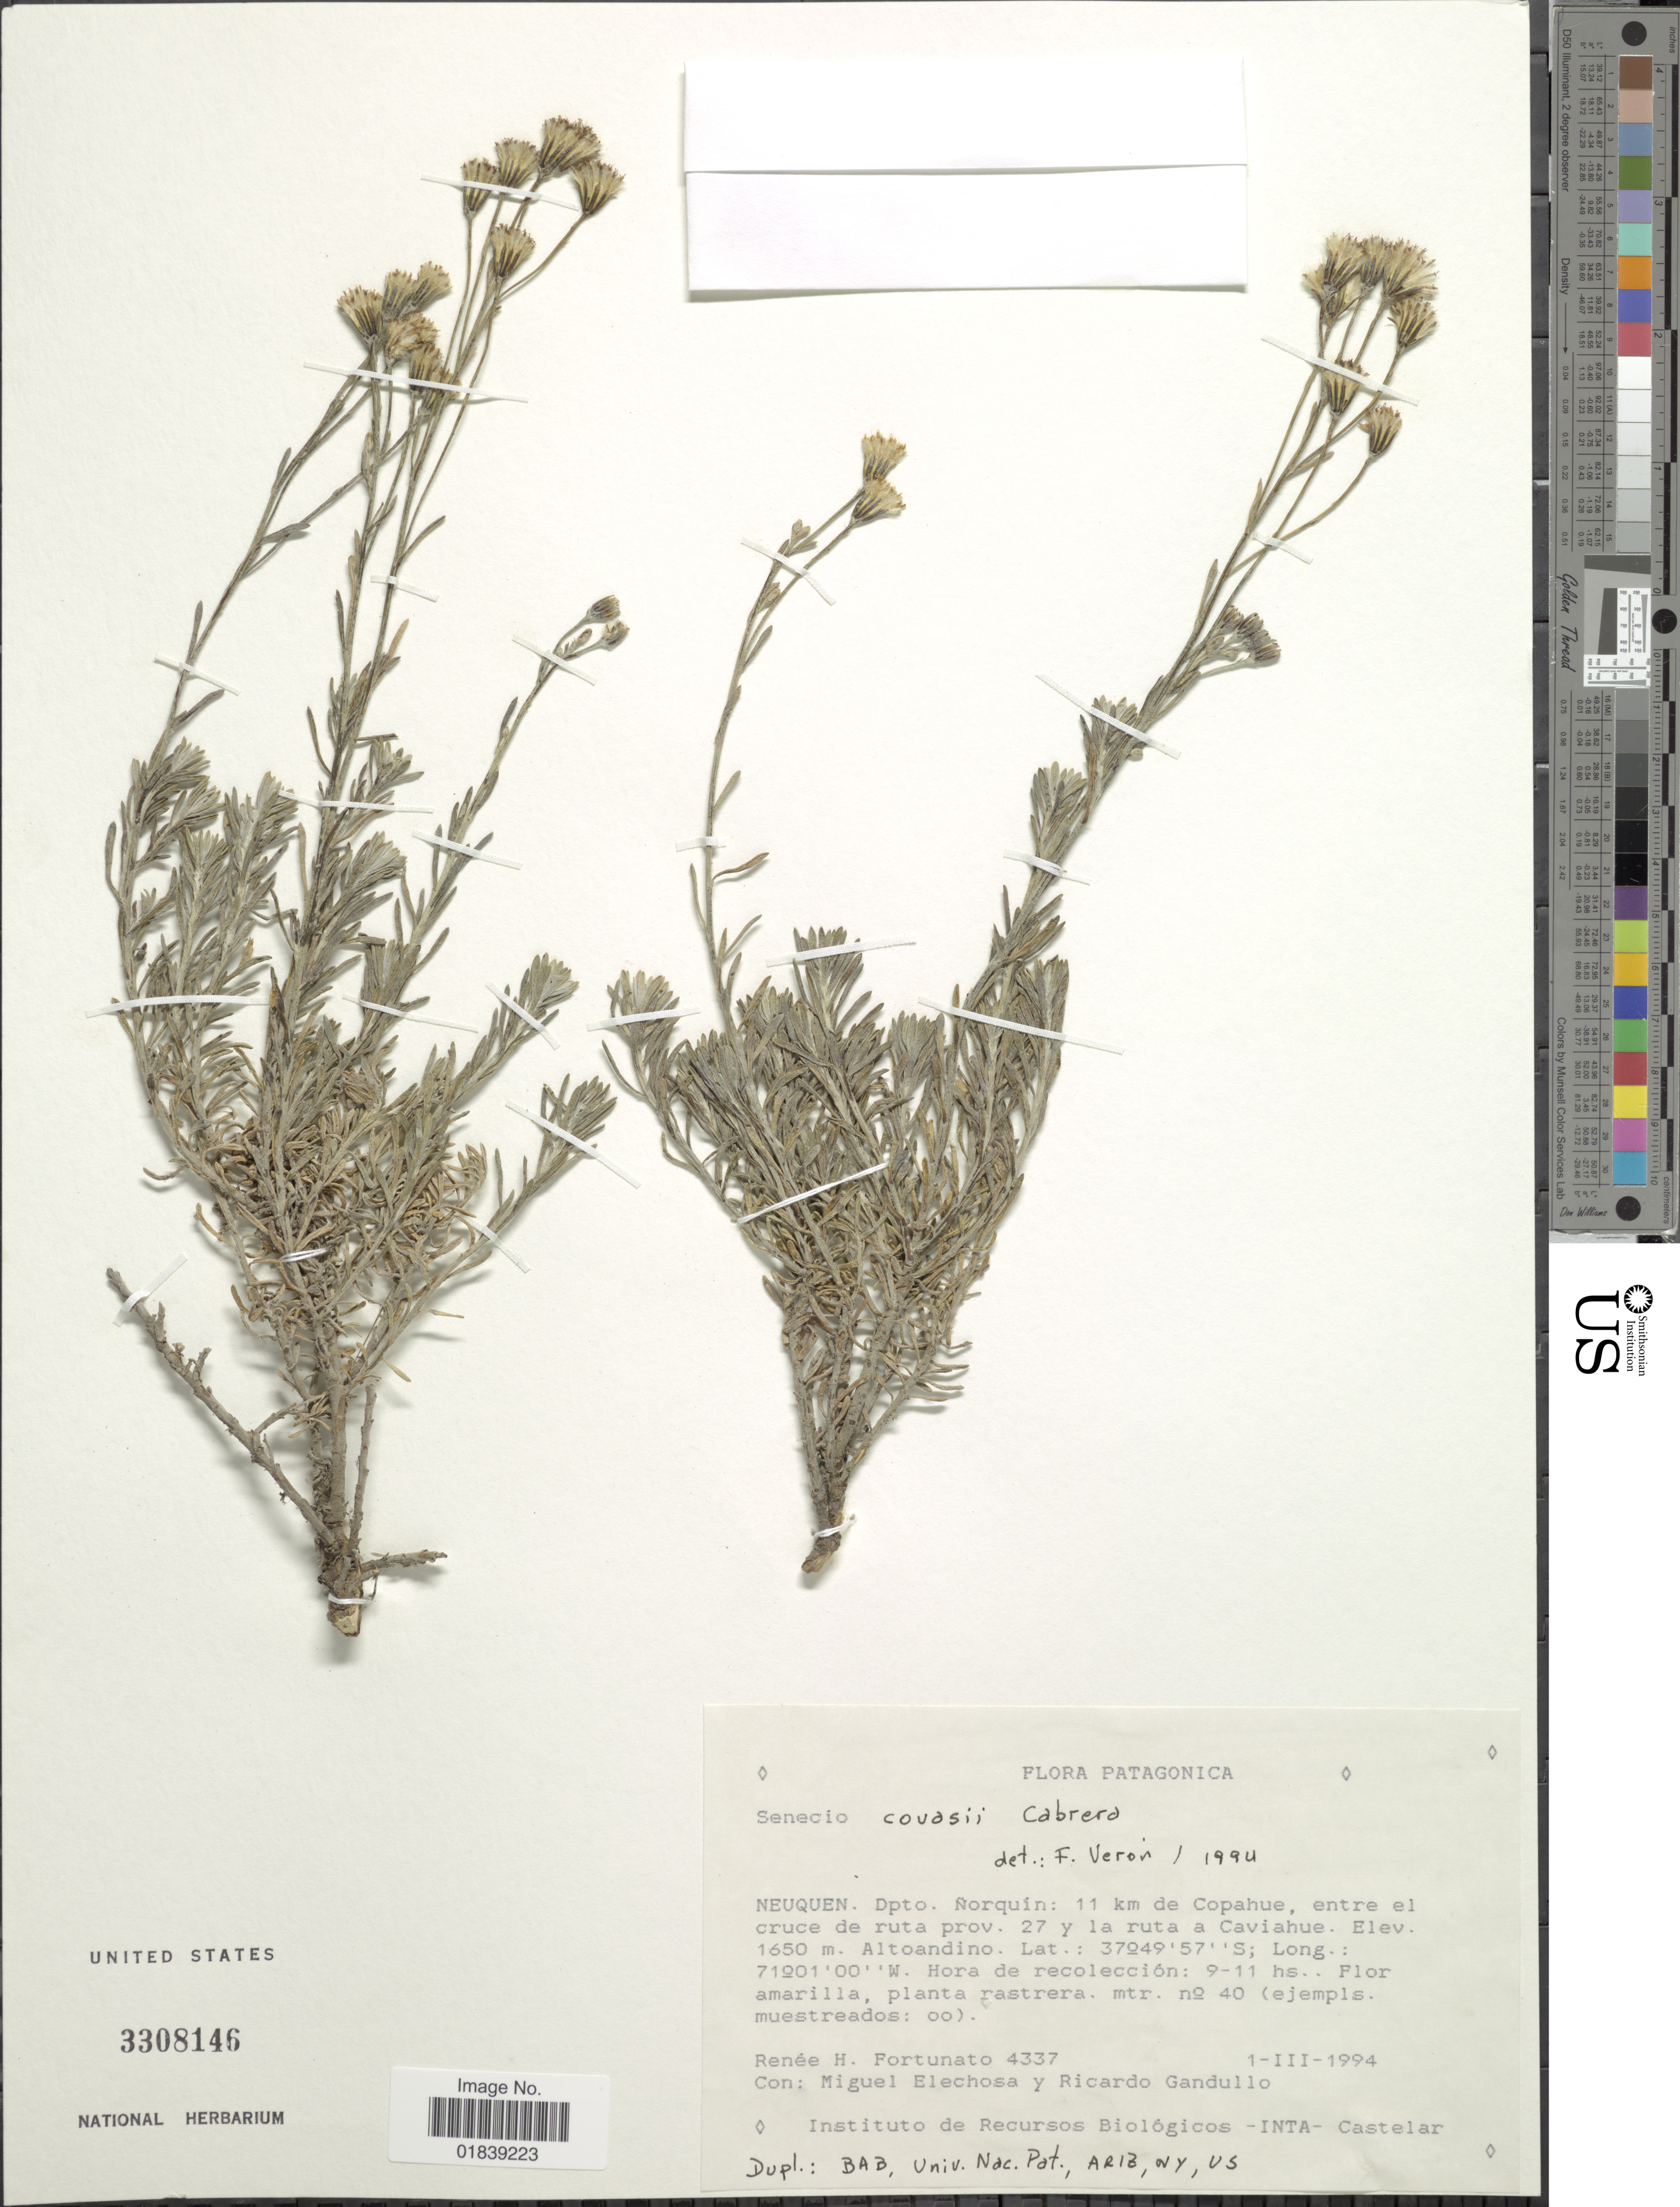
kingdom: Plantae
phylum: Tracheophyta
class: Magnoliopsida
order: Asterales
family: Asteraceae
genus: Senecio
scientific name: Senecio covasii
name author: Cabrera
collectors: R. H. Fortunato, M. Elechosa & R. Gandullo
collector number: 4337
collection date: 1994-03-01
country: Argentina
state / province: Neuquen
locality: Dpto. Norquin, 11 km de Copahue, entre el cruce de ruta prov. 27 y la ruta a Caviahue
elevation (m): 1650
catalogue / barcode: US 3308146